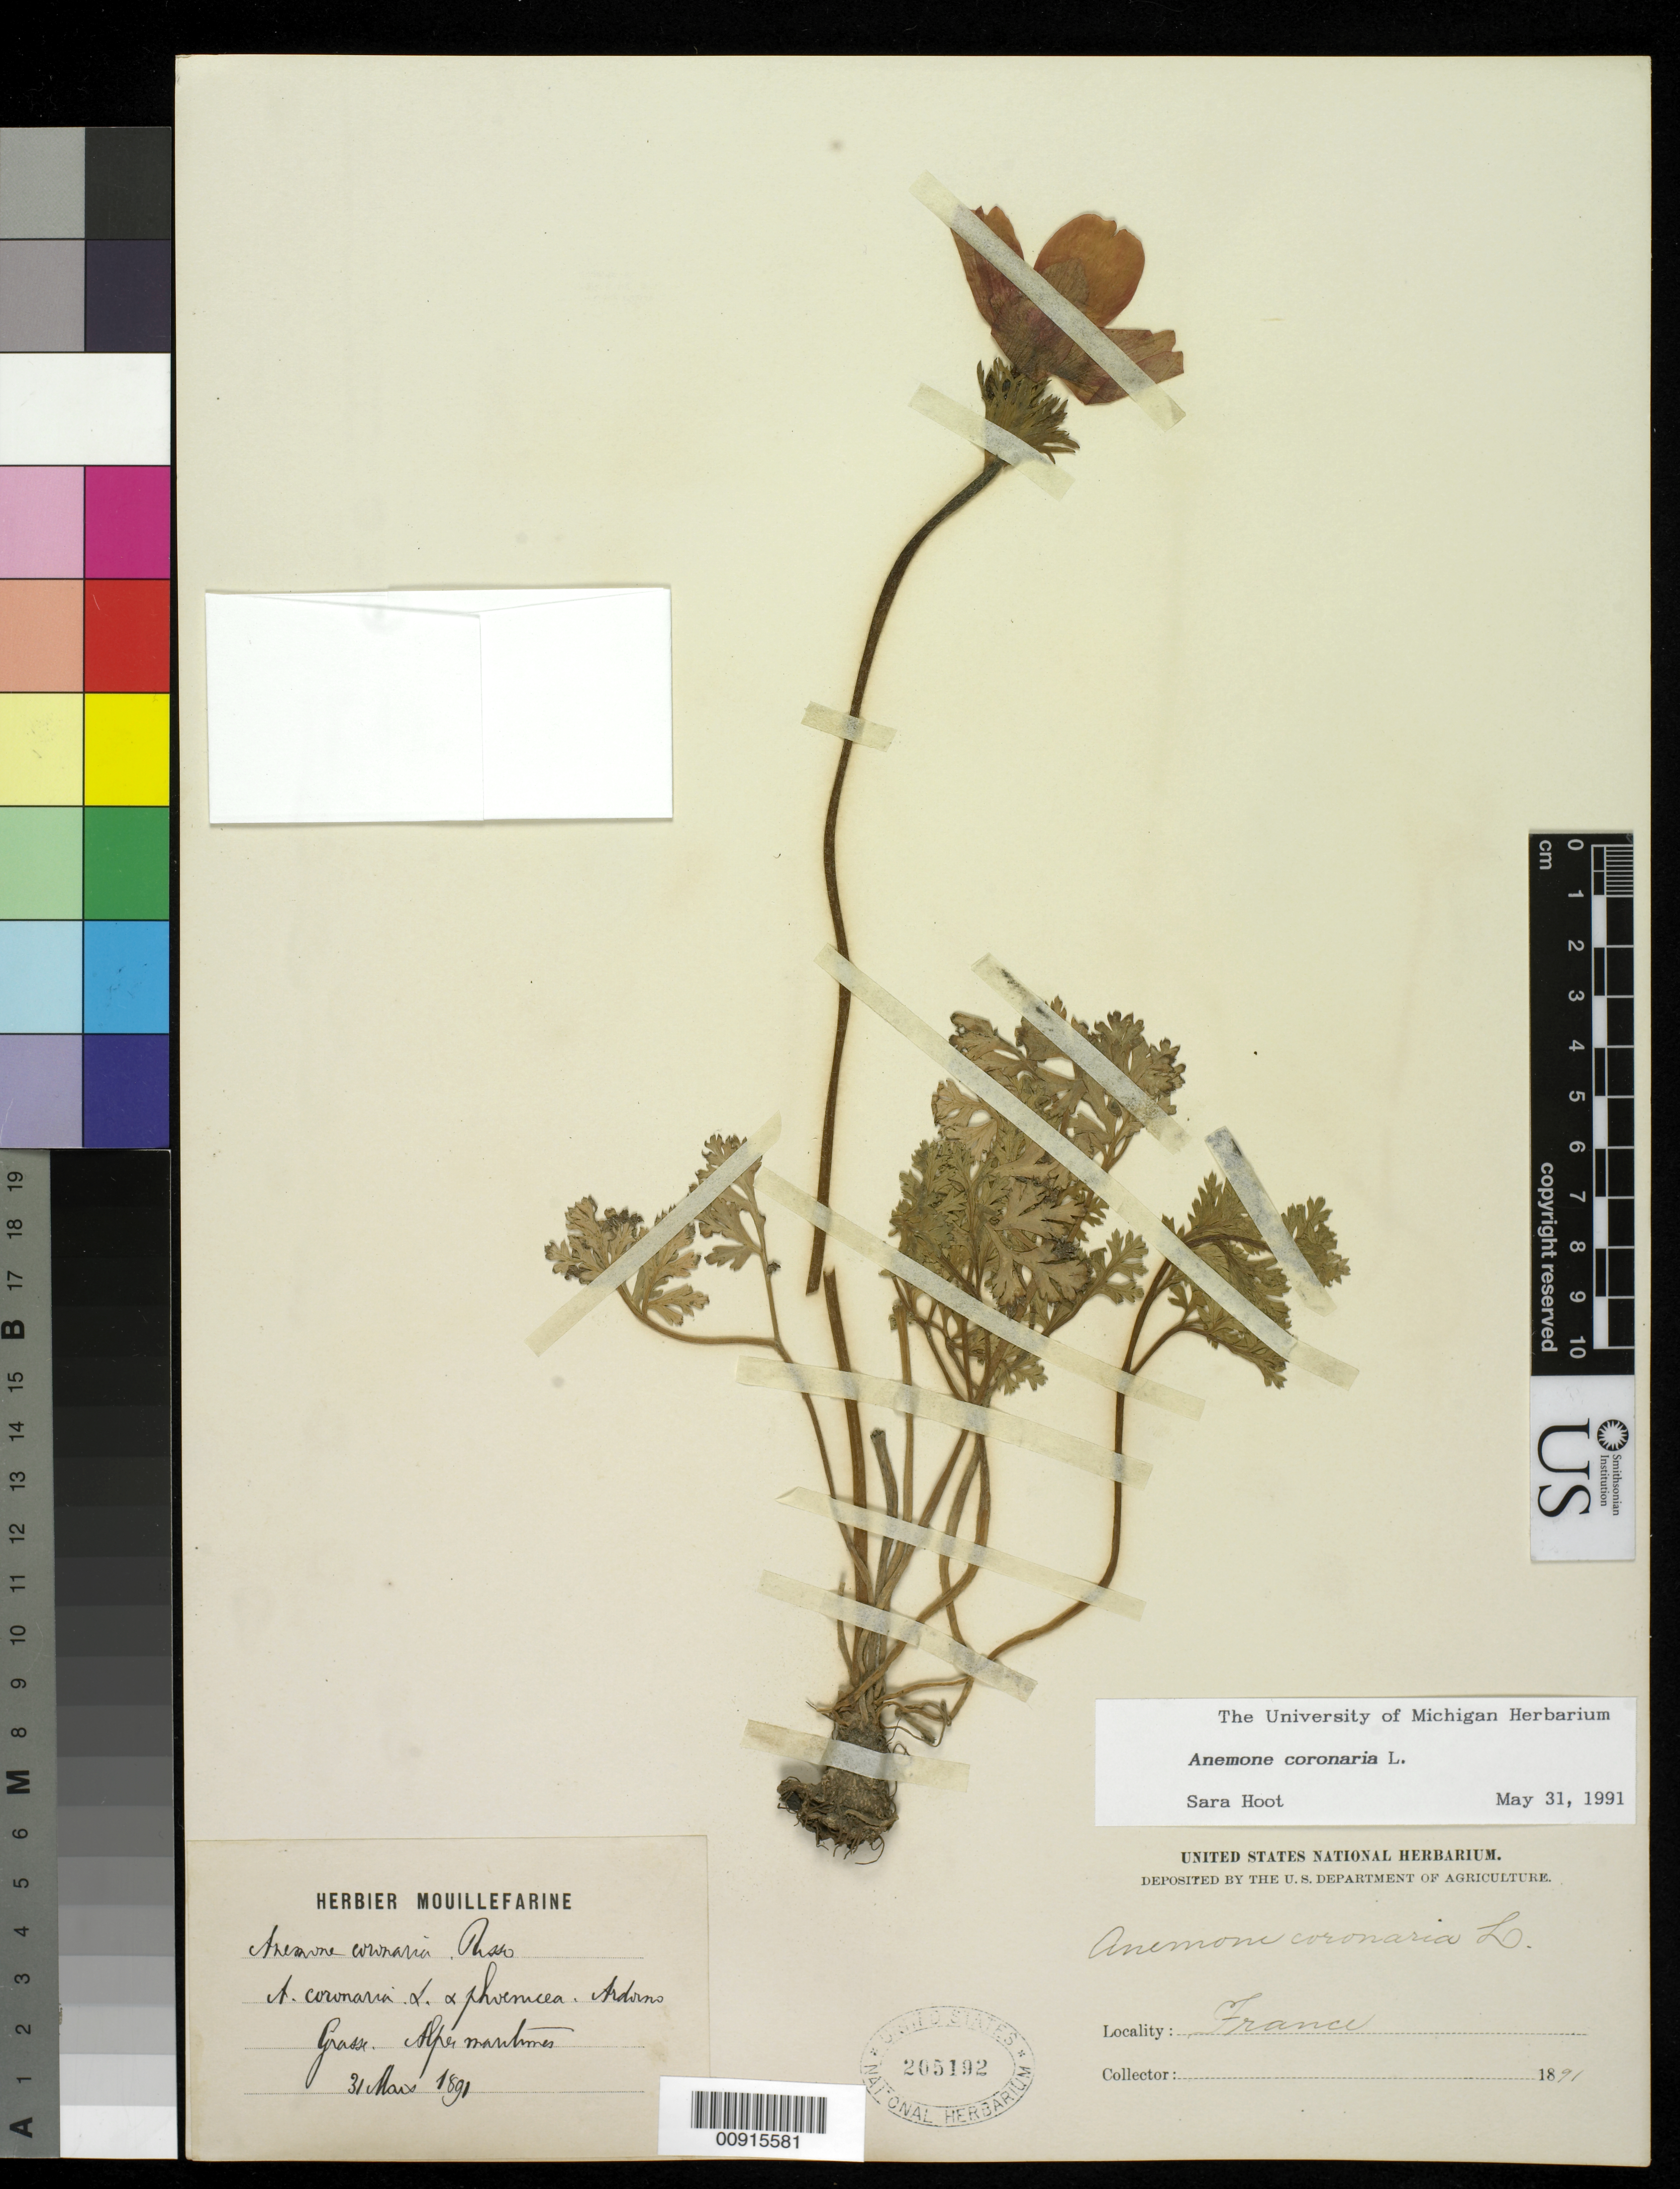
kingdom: Plantae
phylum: Tracheophyta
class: Magnoliopsida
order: Ranunculales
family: Ranunculaceae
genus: Anemone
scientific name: Anemone coronaria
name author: L.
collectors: A. Mouillefarine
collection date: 1891-03-31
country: France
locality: Grasse, Alpes maritimes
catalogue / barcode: US 205192